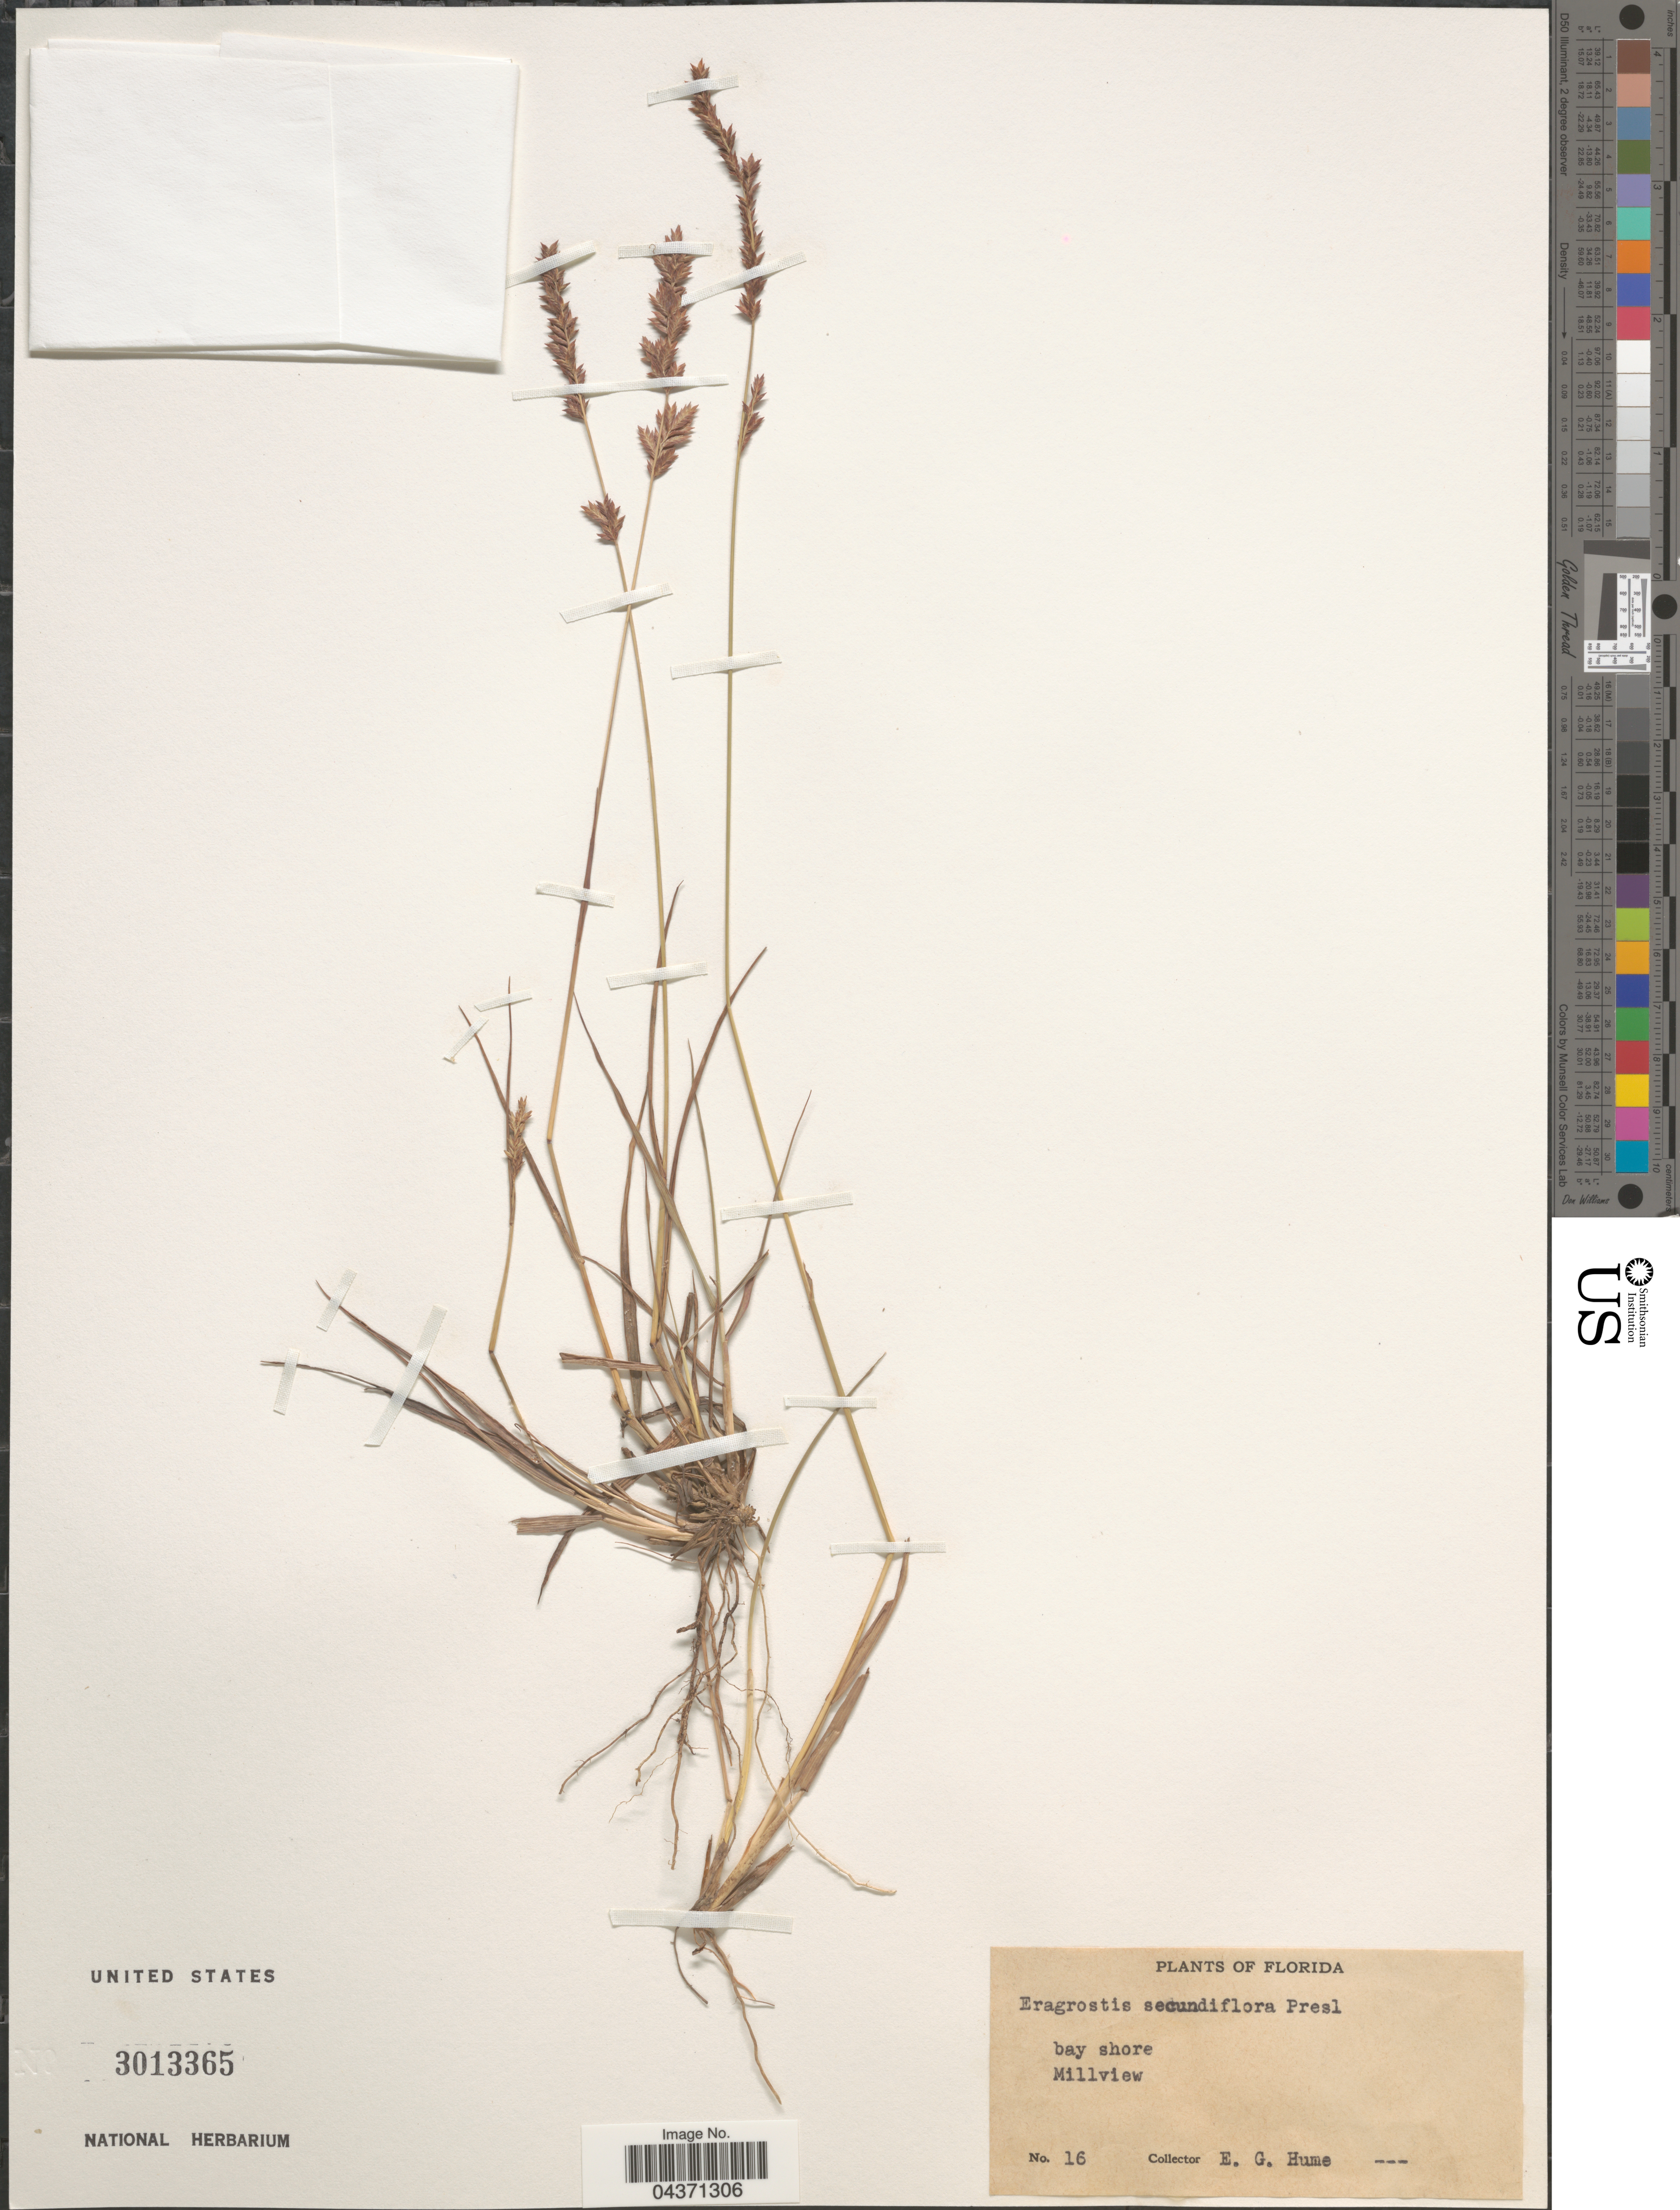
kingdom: Plantae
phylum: Tracheophyta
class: Liliopsida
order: Poales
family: Poaceae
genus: Eragrostis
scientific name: Eragrostis secundiflora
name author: J. Presl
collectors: E. Hume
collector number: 16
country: United States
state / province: Florida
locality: Bay shore. Millview.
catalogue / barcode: US 3013365